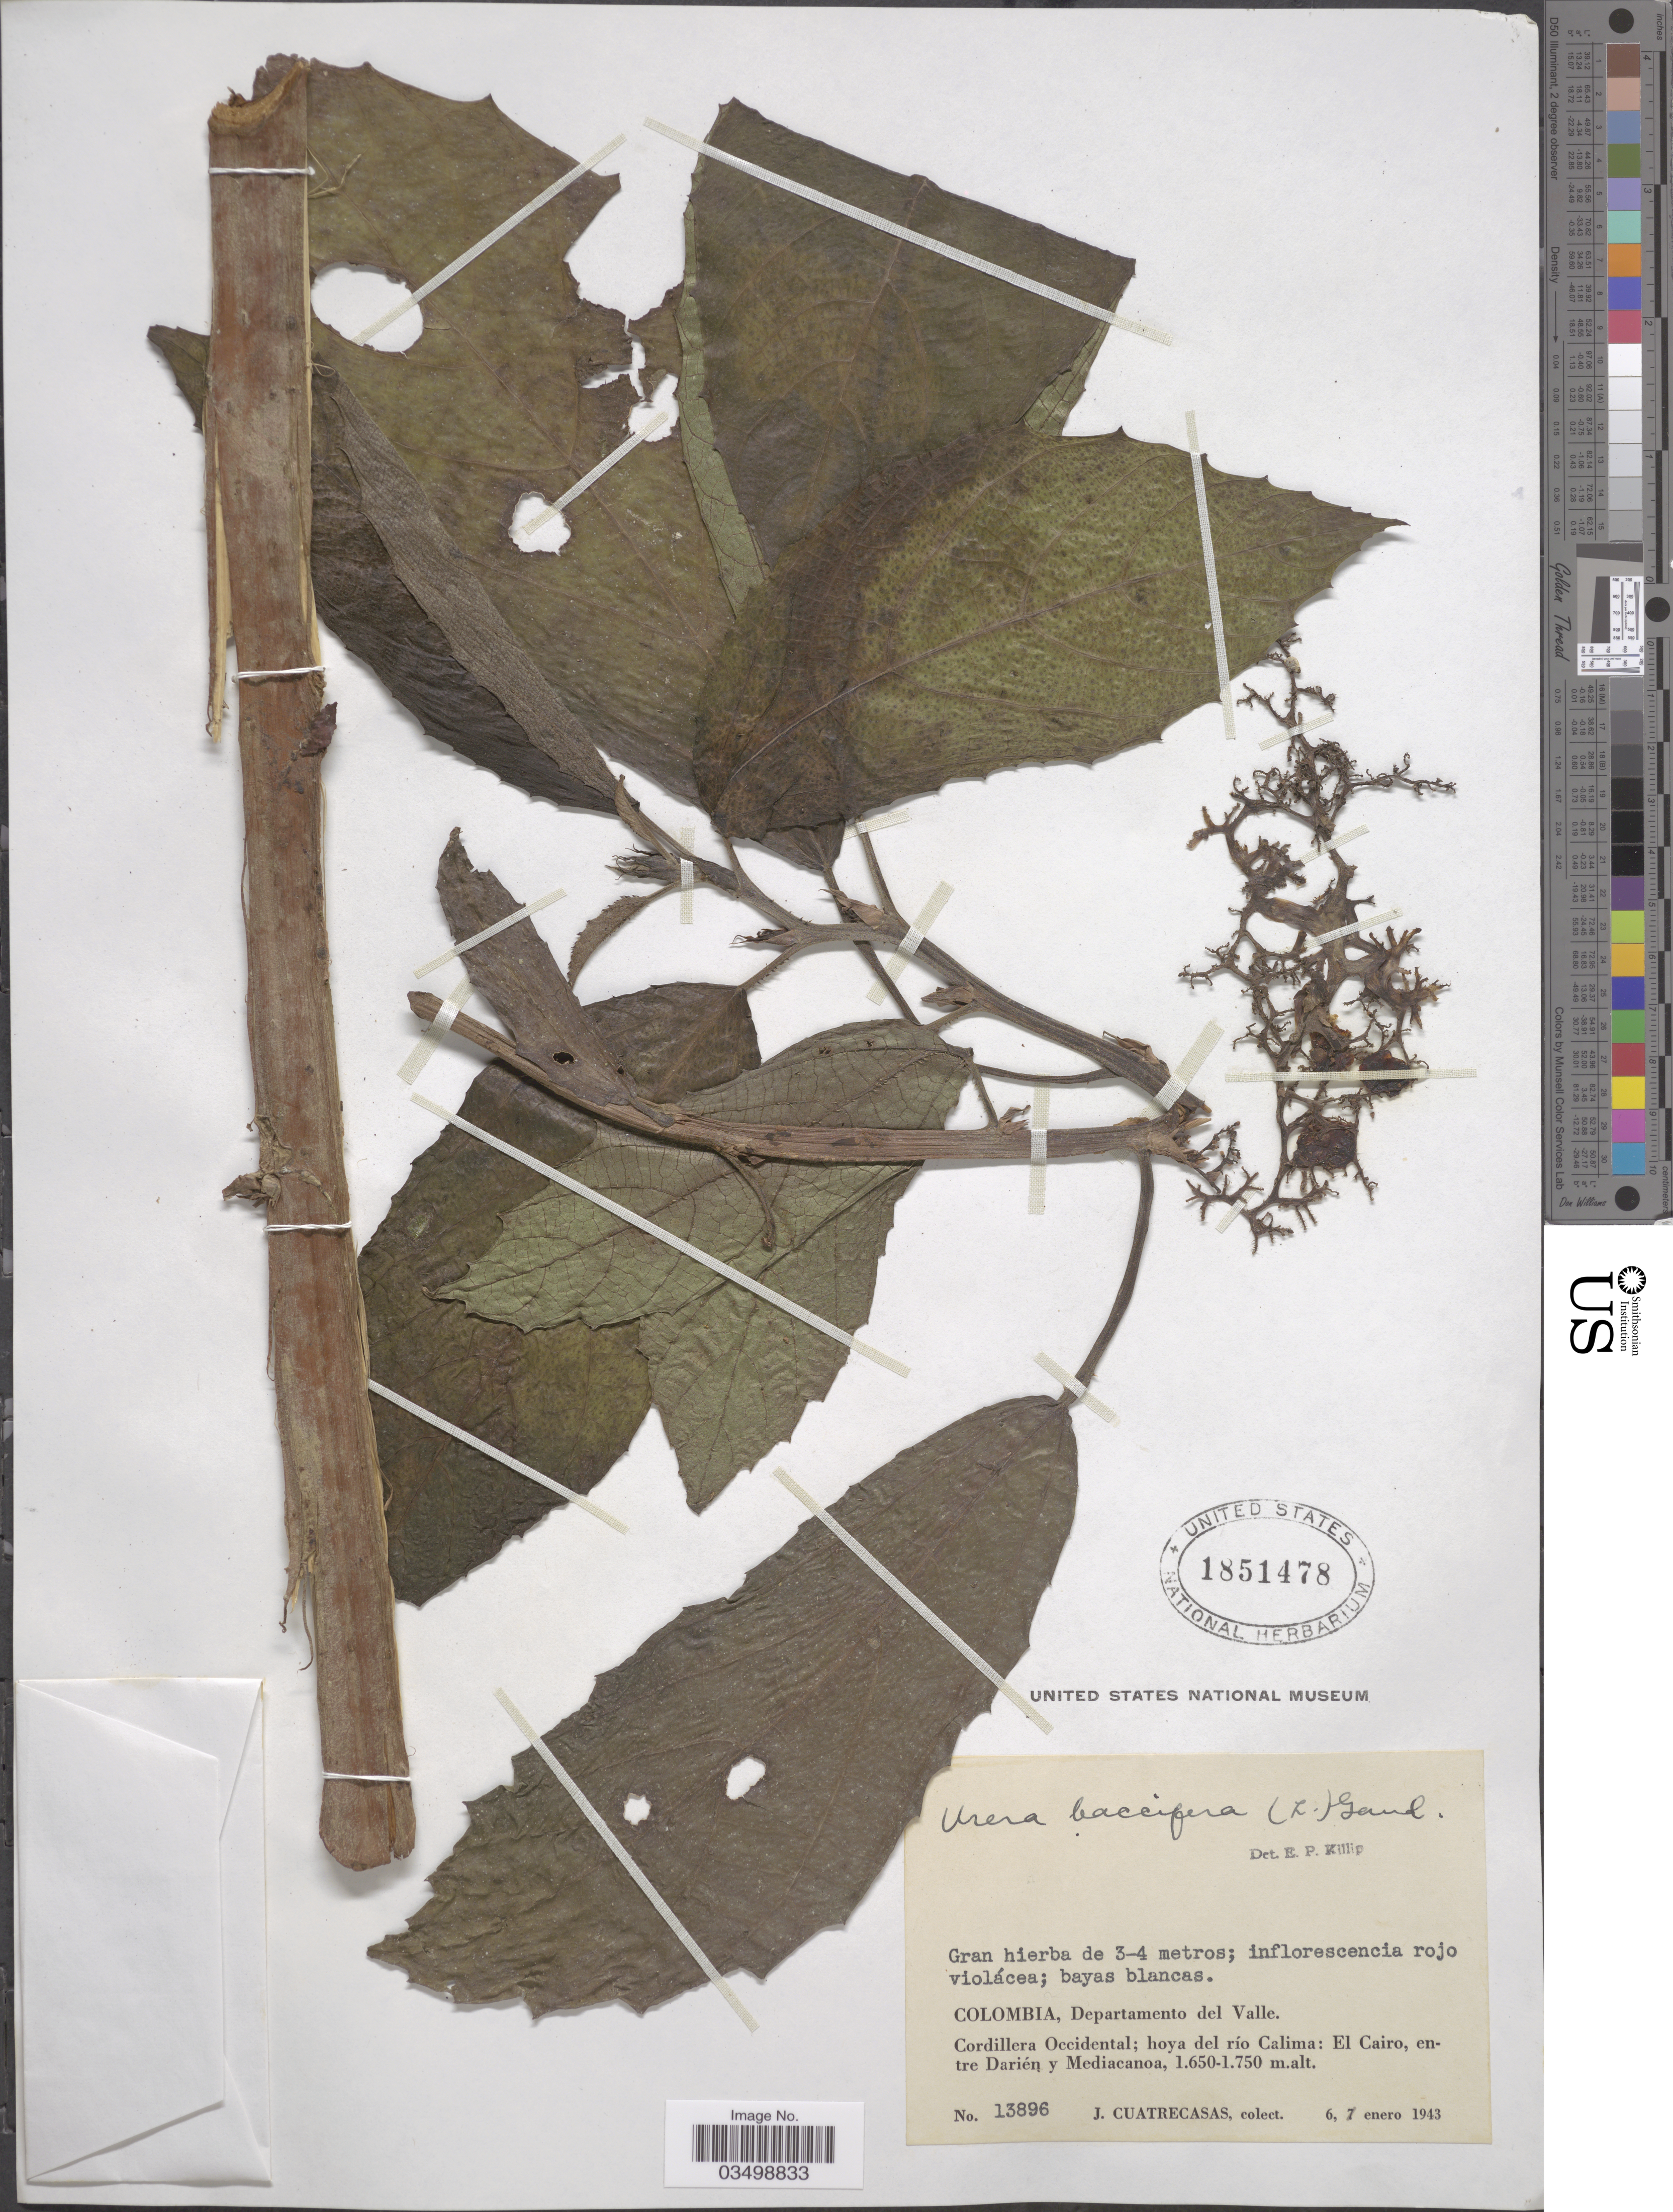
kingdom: Plantae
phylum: Tracheophyta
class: Magnoliopsida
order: Rosales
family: Urticaceae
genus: Urera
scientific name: Urera baccifera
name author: (L.) Gaudich. ex Wedd.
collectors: J. Cuatrecasas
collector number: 13896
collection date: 1943-01-06/1943-01-07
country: Colombia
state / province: Valle del Cauca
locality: Departamento del Valle. Cordillera Occidental; hoya del río Calima: El Cairo, entre Darién y Mediacanoa.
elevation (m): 1650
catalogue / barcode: US 1851478